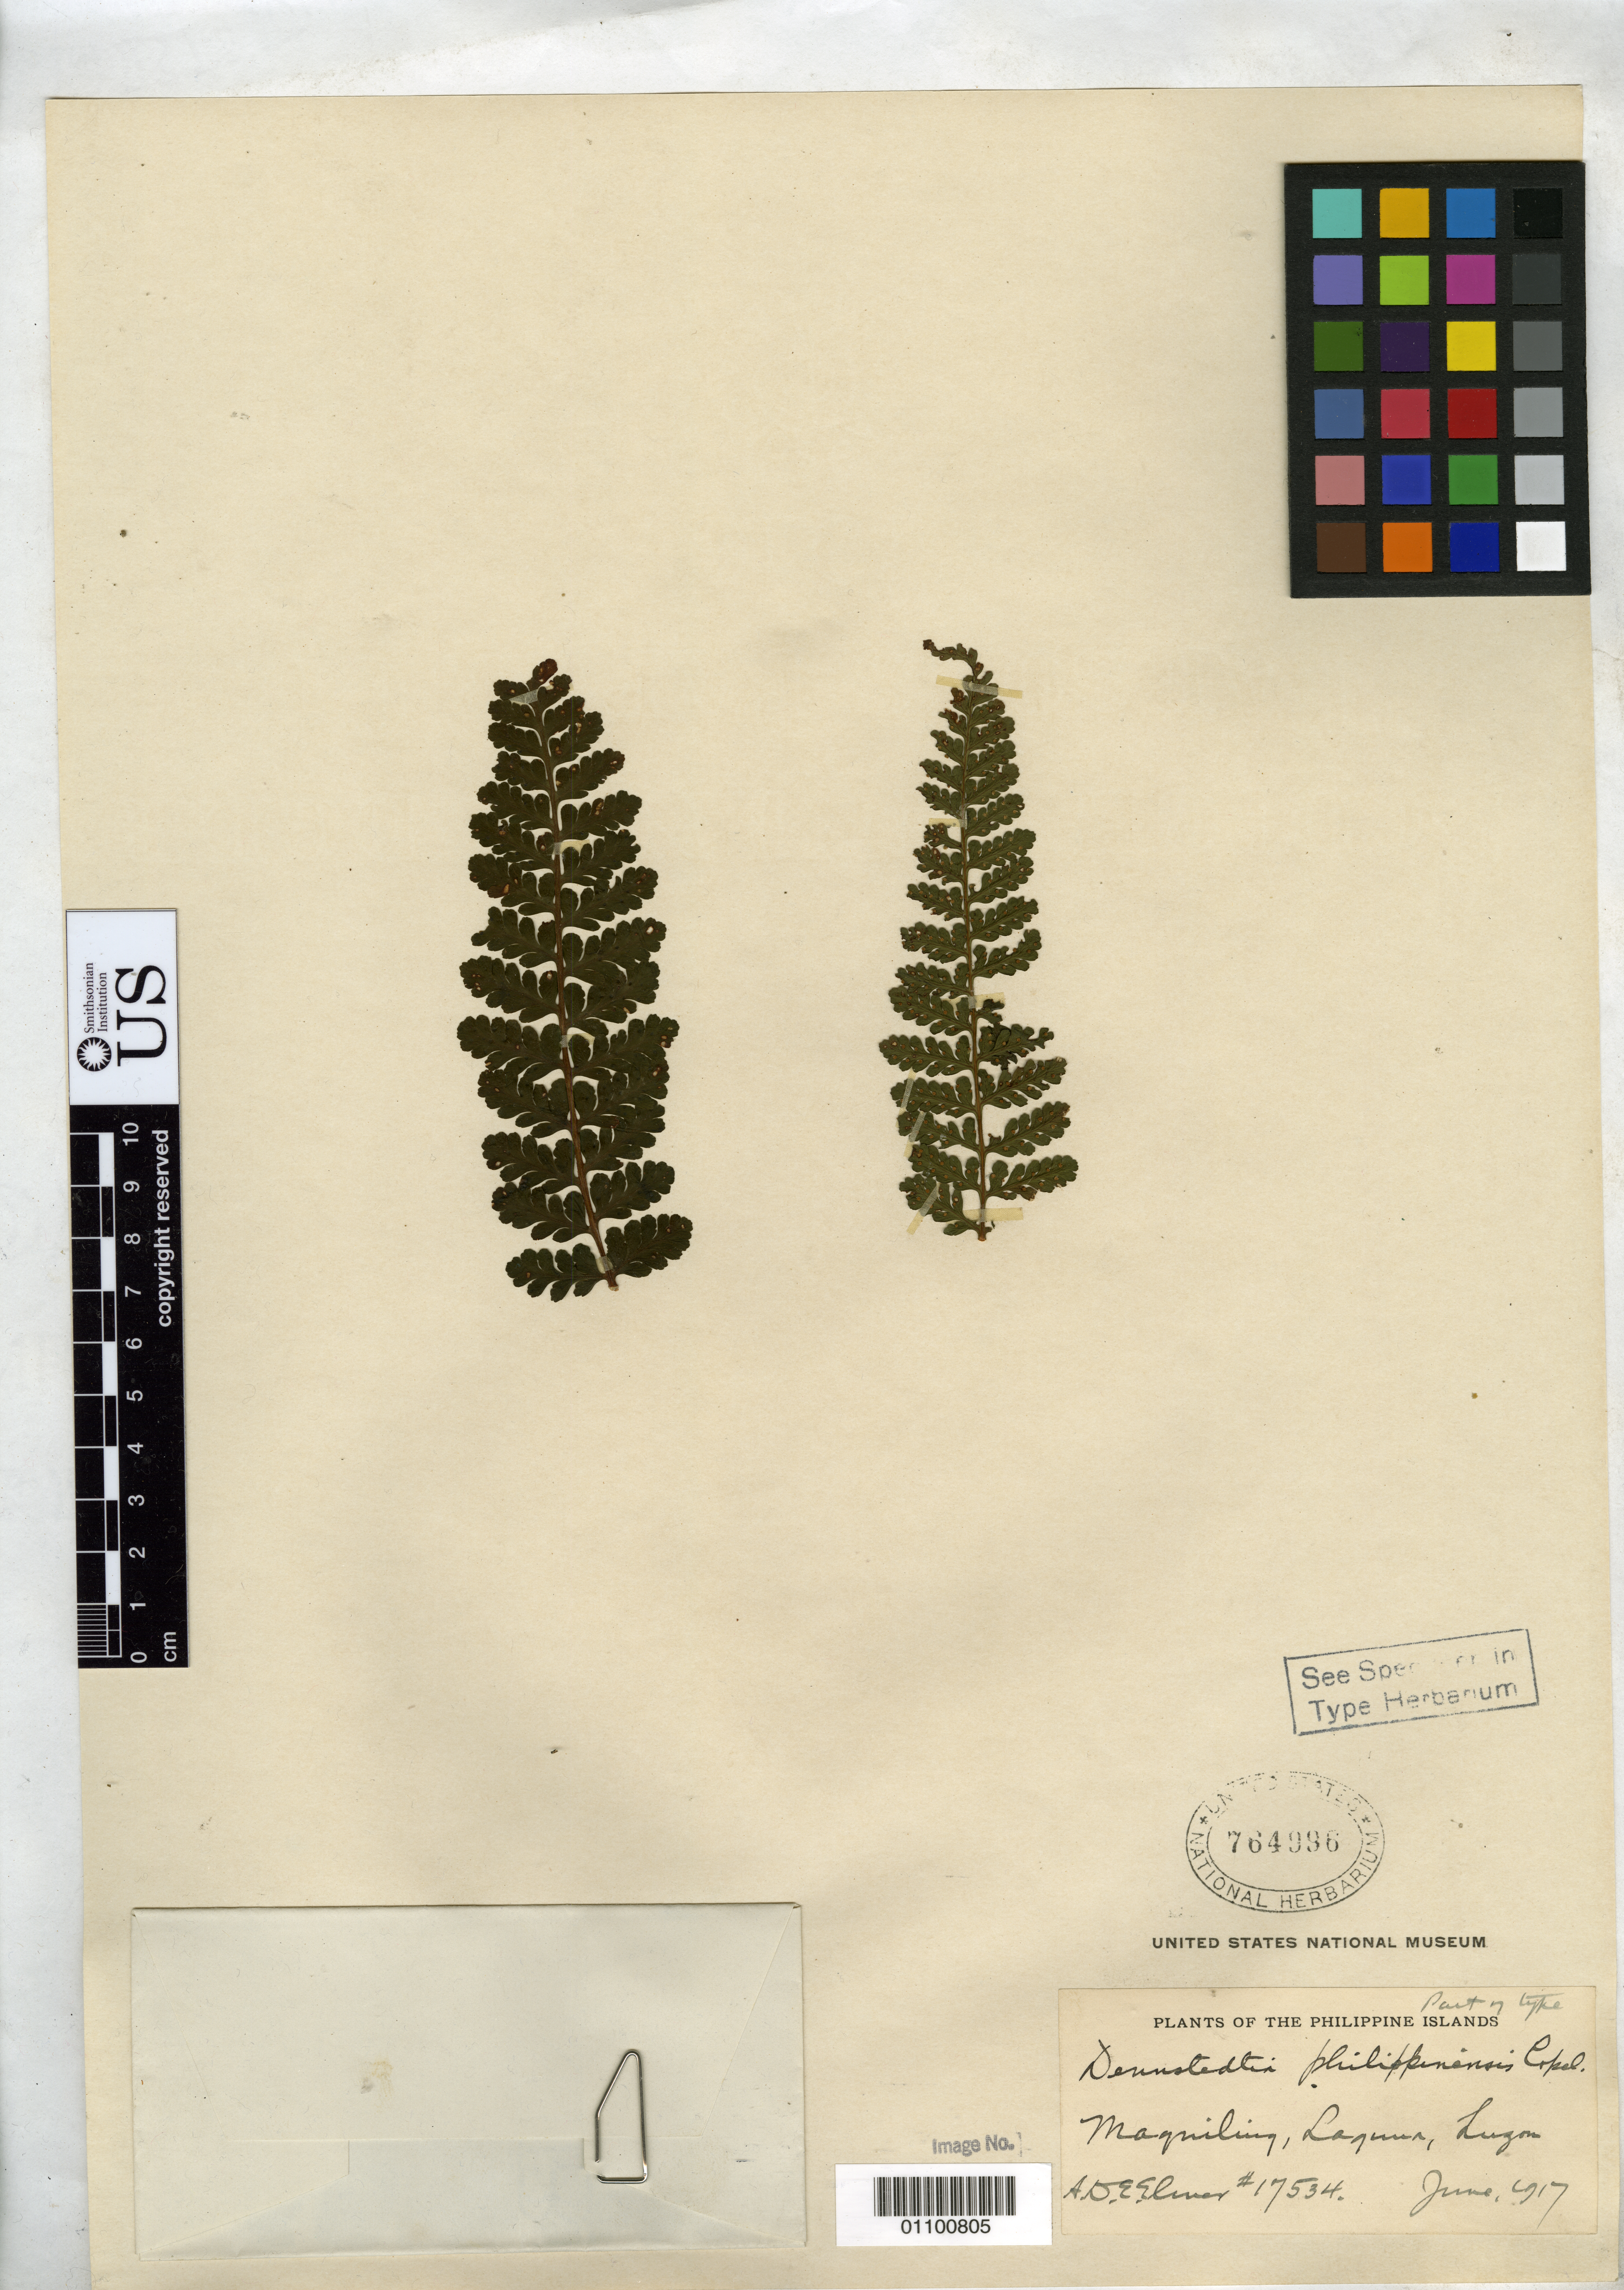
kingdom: Plantae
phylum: Tracheophyta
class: Polypodiopsida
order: Polypodiales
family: Dennstaedtiaceae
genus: Dennstaedtia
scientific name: Dennstaedtia philippensis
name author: Copel. in Elmer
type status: Isotype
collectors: A. D. E. Elmer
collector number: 17534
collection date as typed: Jun 1917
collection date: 1917-06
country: Philippines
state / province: Calabarzon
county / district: Laguna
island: Luzon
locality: Los Baños (Mt. Maquiling), Province of Laguna, Luzon.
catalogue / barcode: US 764996